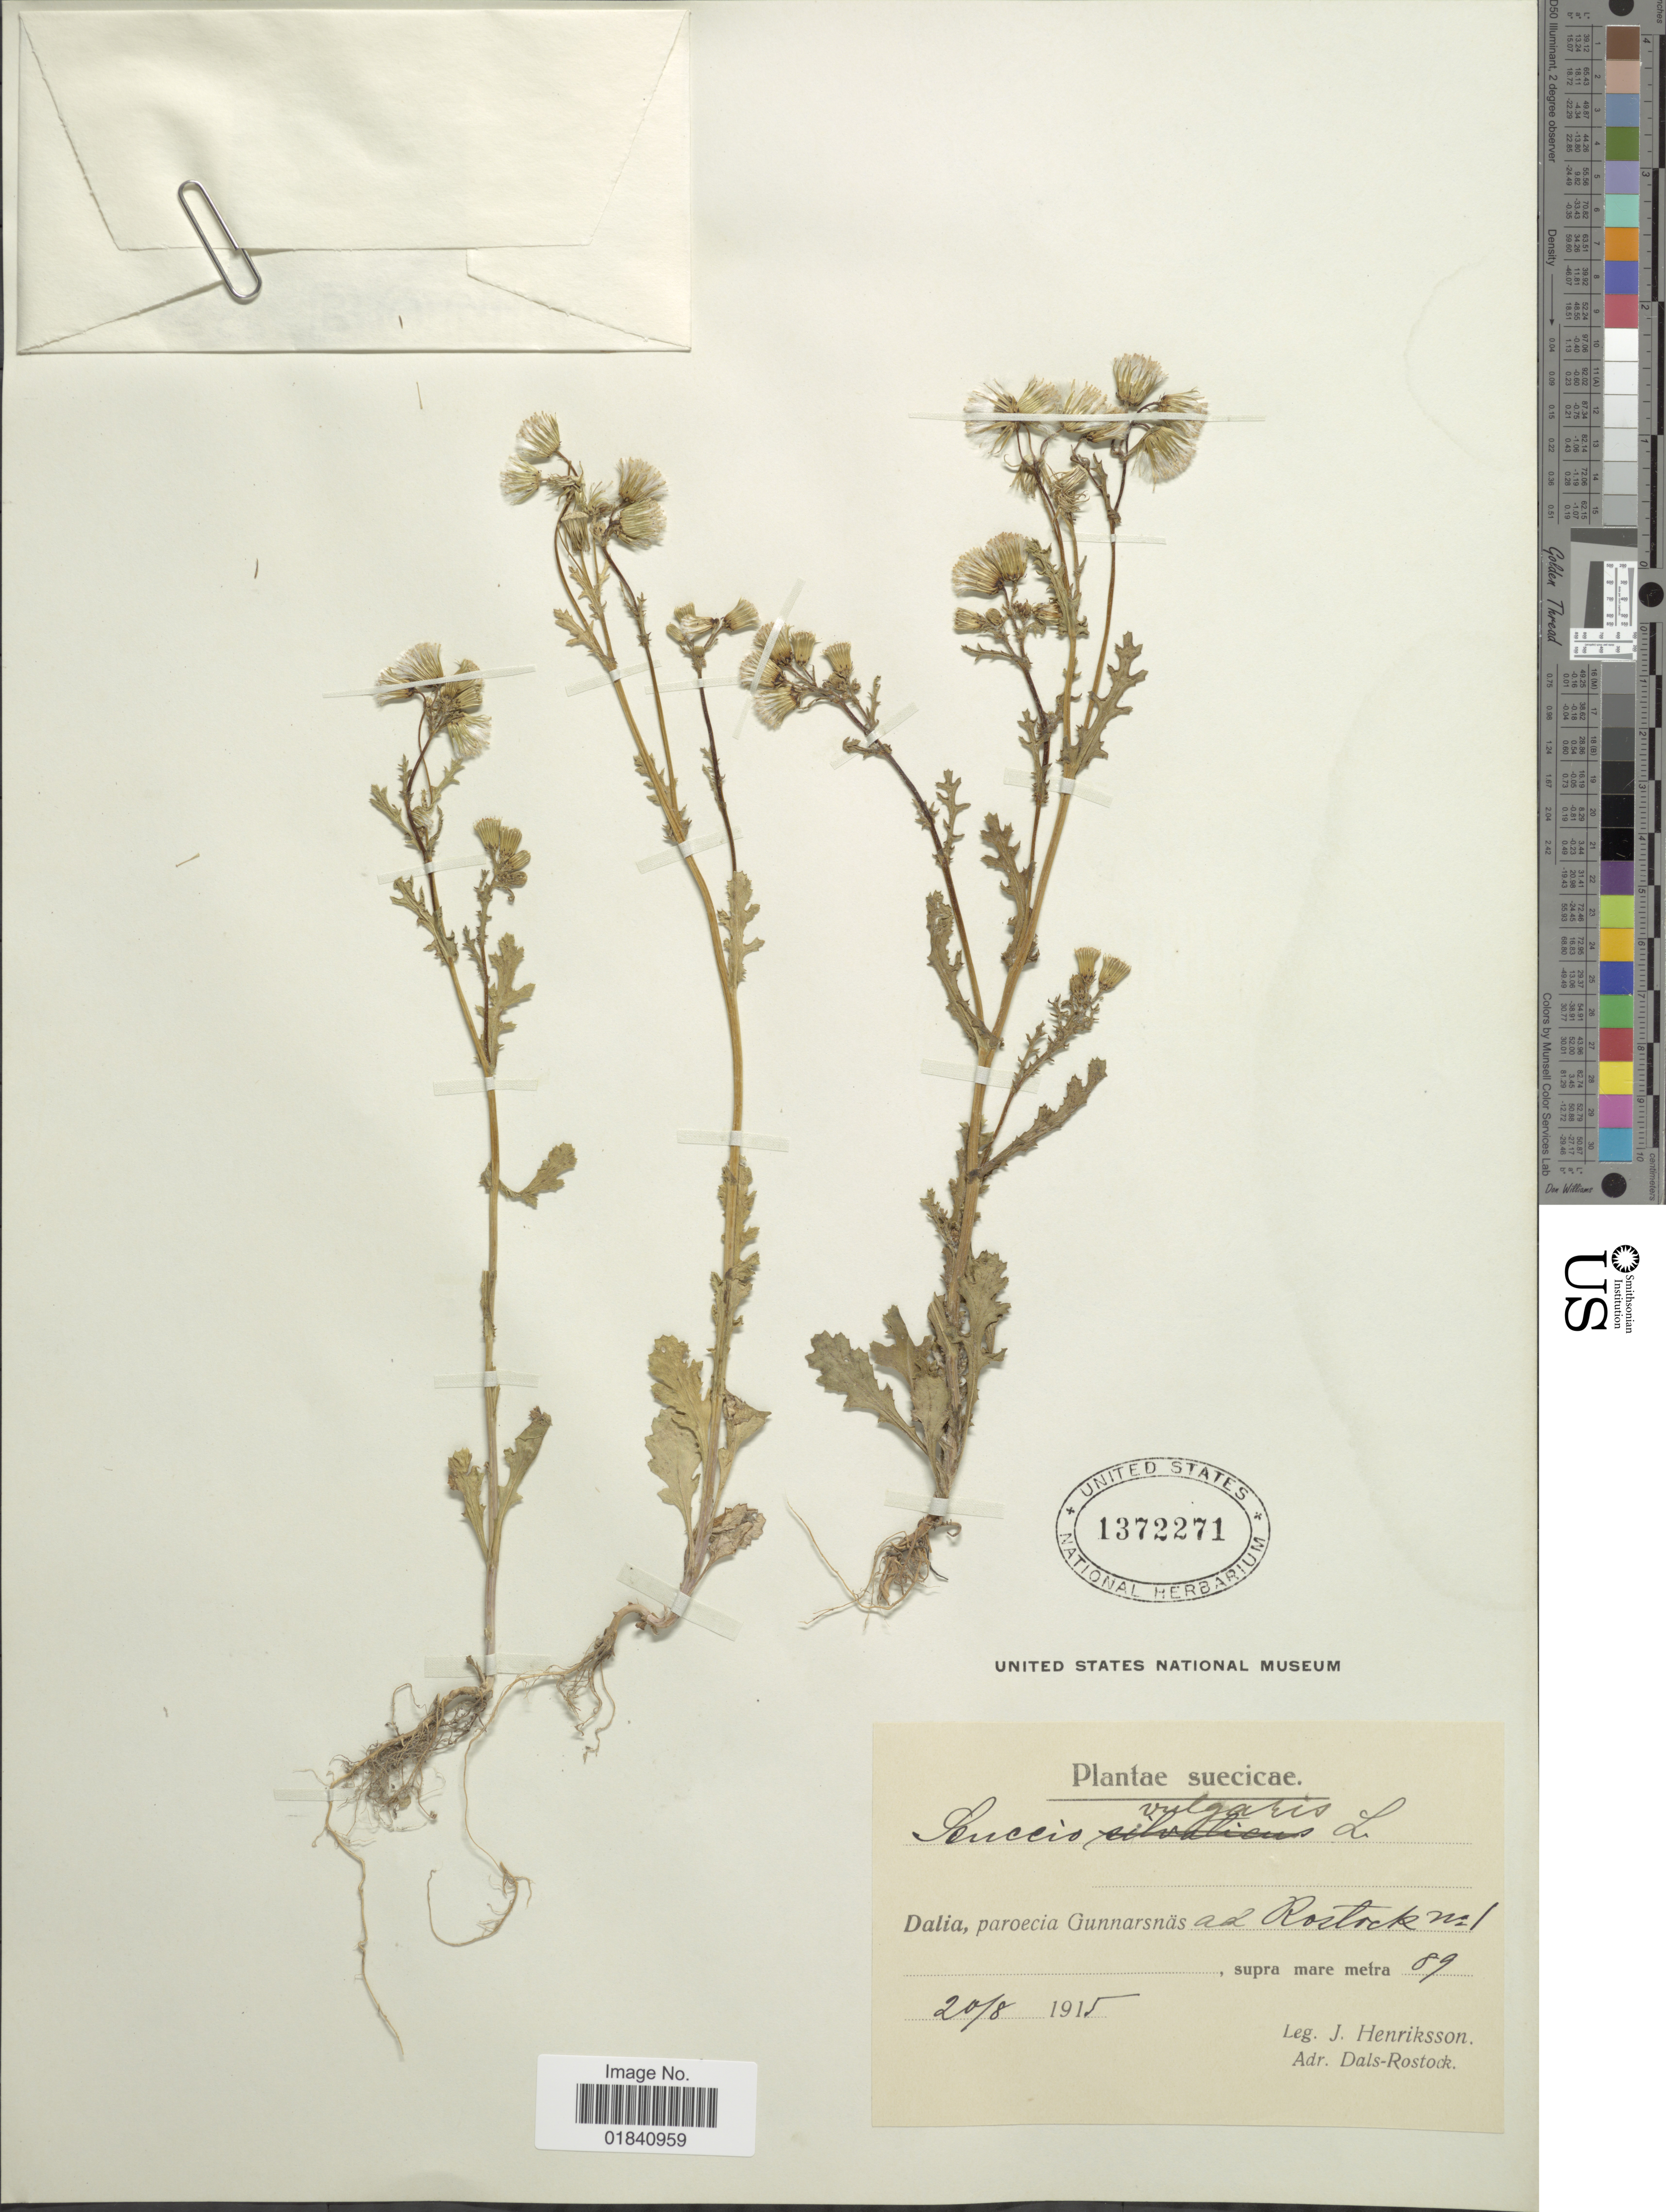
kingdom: Plantae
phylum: Tracheophyta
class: Magnoliopsida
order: Asterales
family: Asteraceae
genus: Senecio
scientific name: Senecio vulgaris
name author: L.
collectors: J. Henriksson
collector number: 1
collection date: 1915-08-20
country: Sweden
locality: Suecicae. Dalia, paroecia Gunnarsnäs ad Rostock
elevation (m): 89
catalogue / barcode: US 1372271